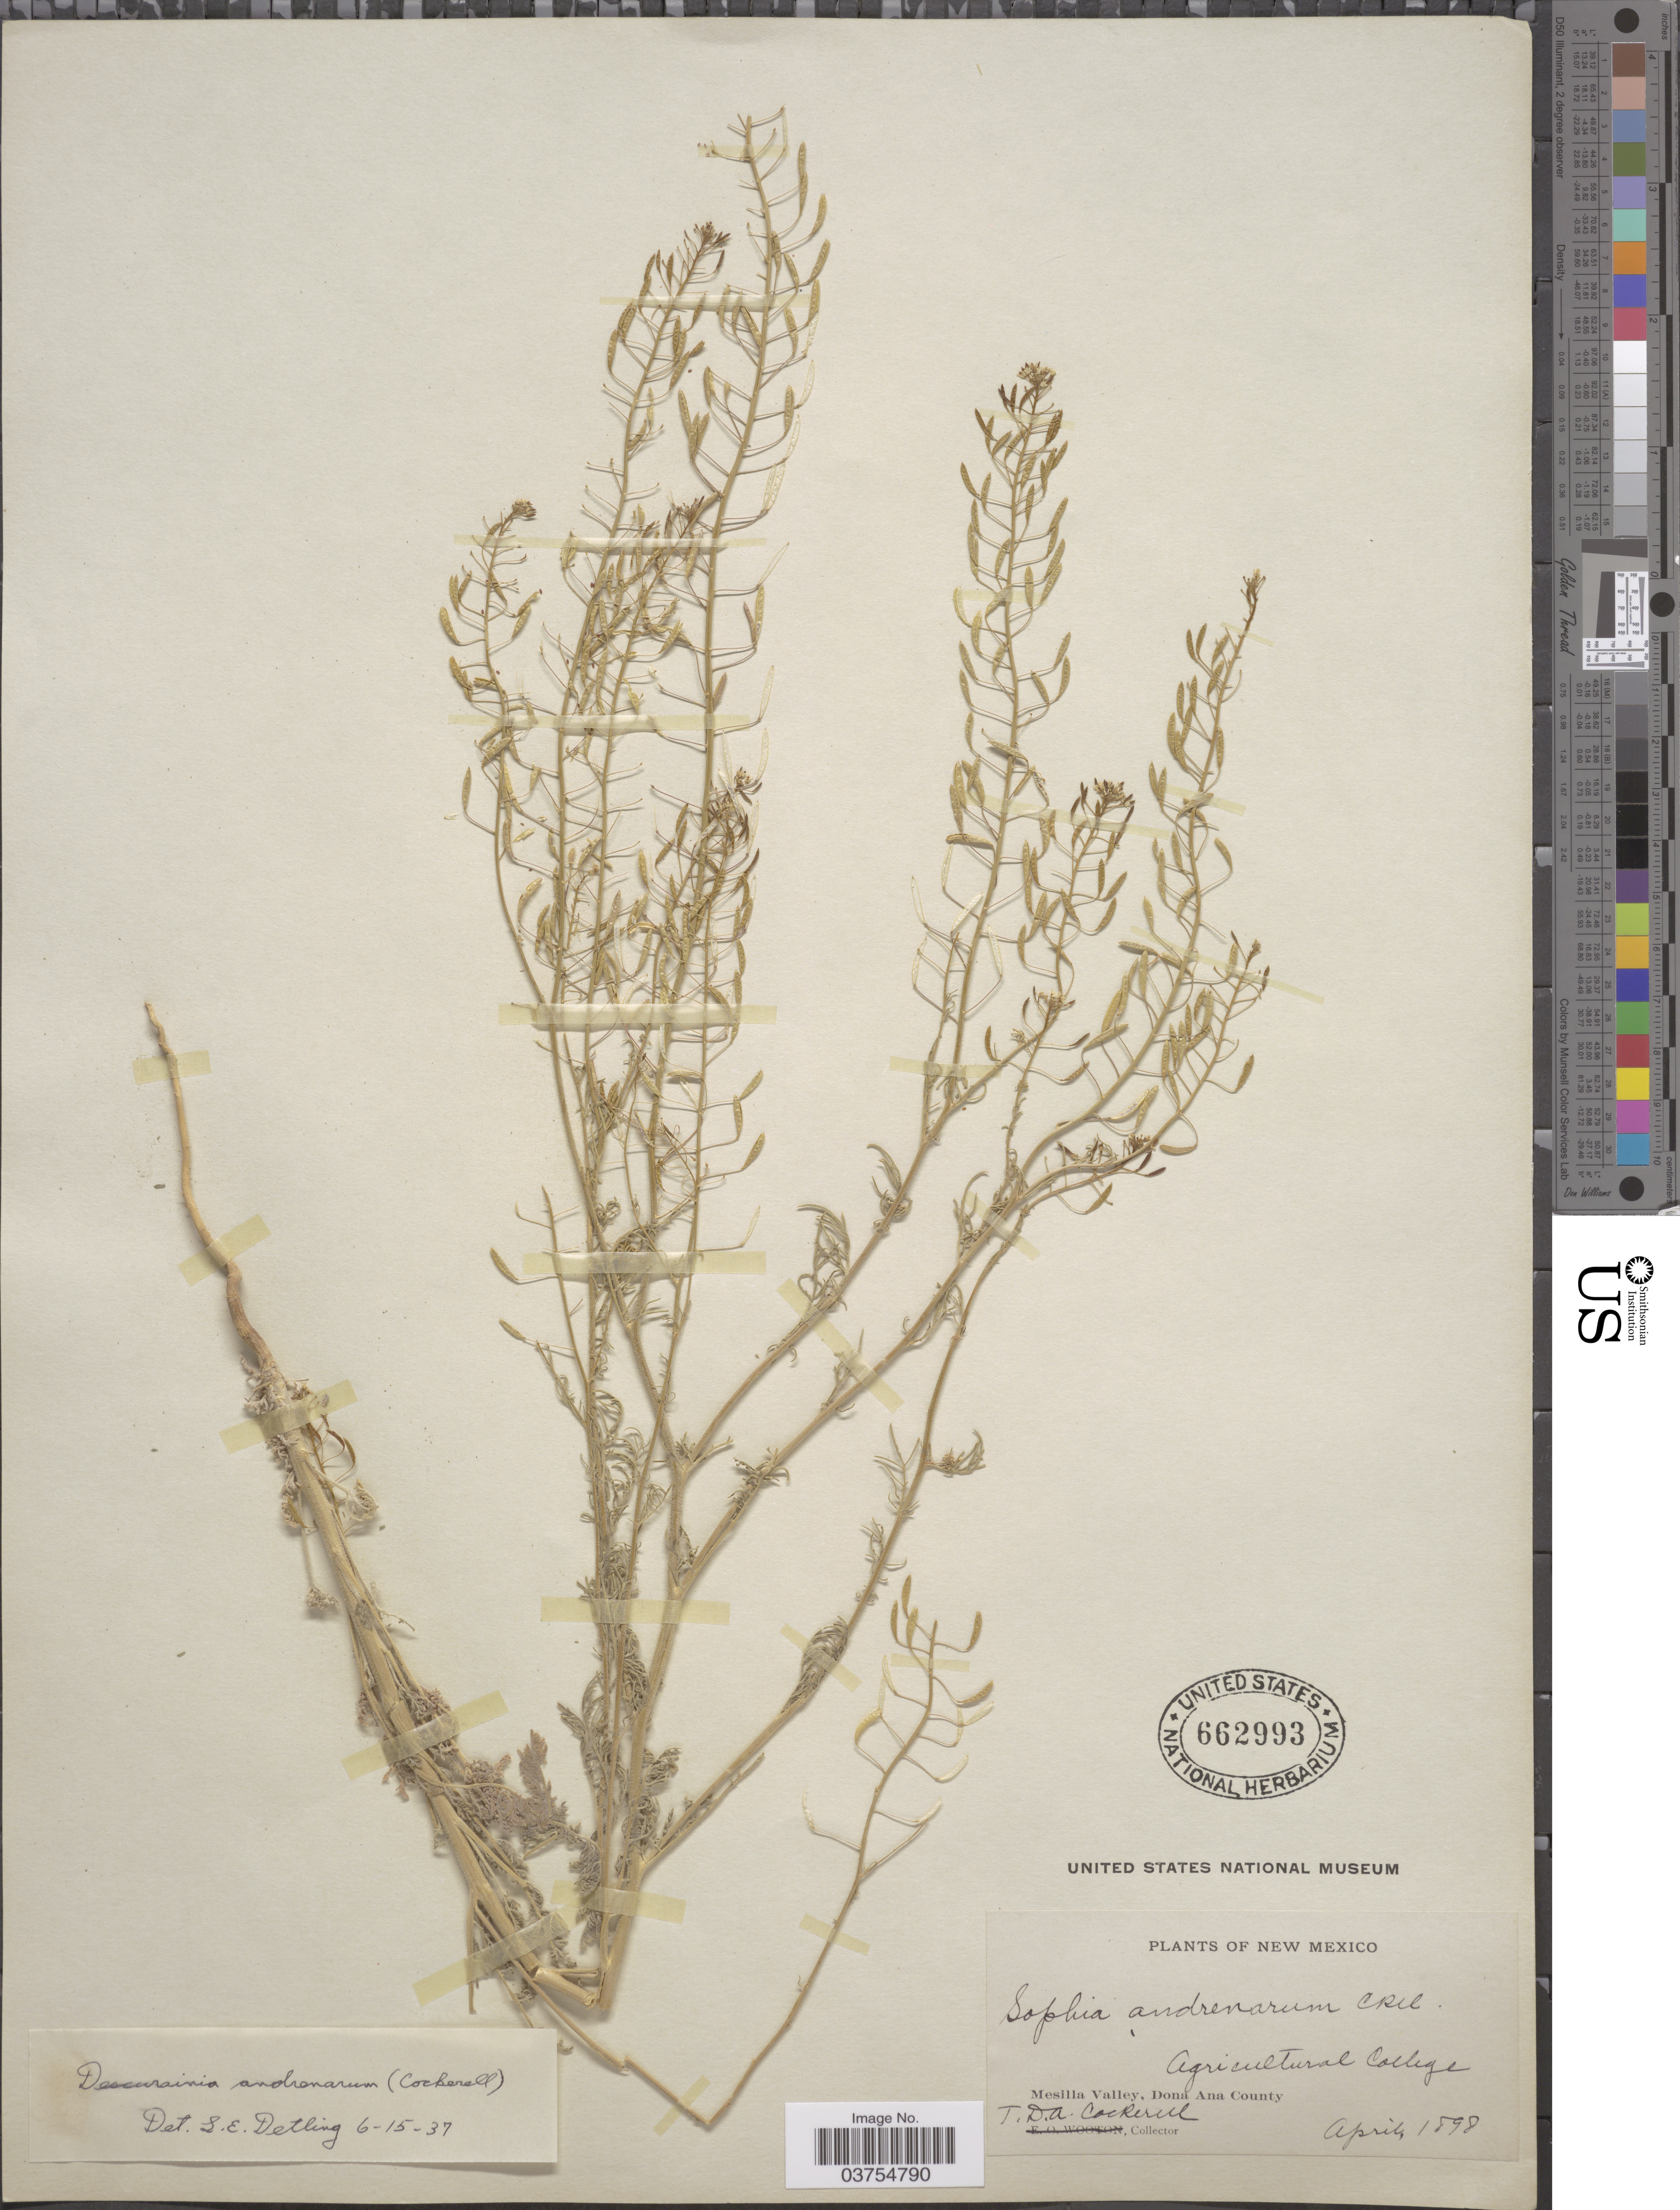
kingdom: Plantae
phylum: Tracheophyta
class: Magnoliopsida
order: Brassicales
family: Brassicaceae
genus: Descurainia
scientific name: Descurainia pinnata subsp. halictorum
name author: (Cockerell) Detling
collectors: T. Cockerell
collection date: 1898-04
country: United States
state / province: New Mexico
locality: Agricultural College. Mesilla Valley, Dona Ana County.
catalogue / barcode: US 662993